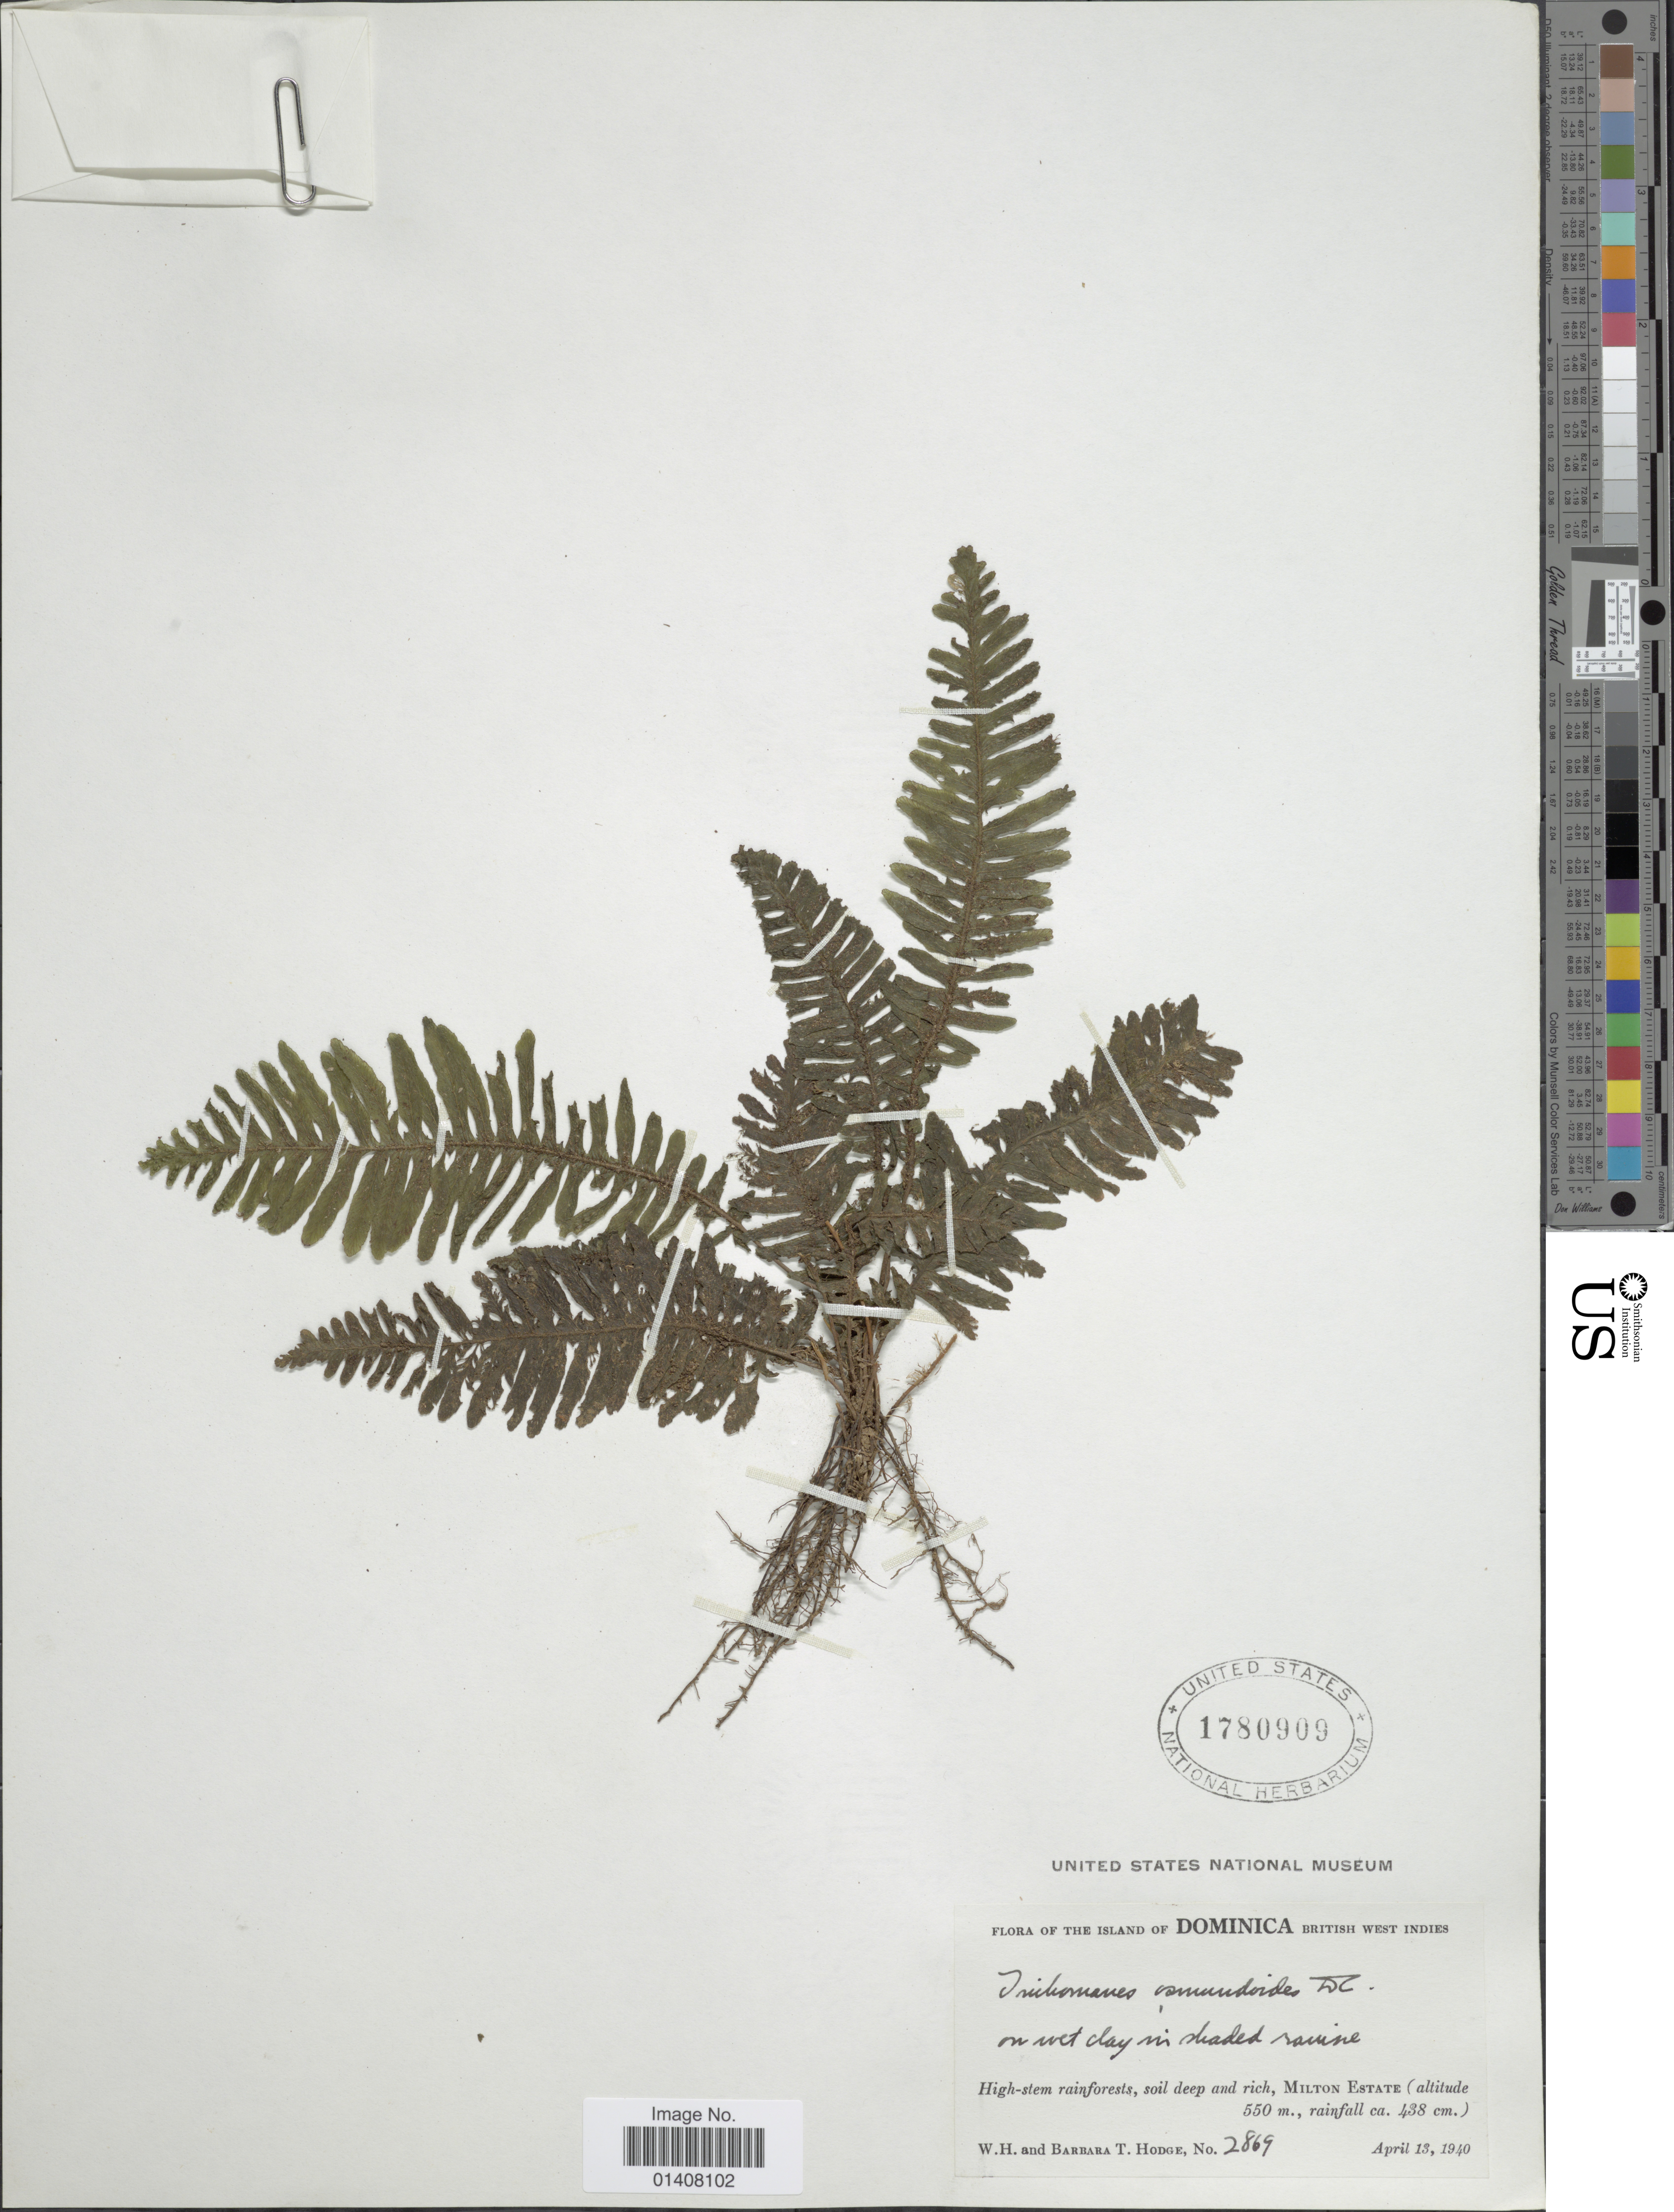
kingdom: Plantae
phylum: Tracheophyta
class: Polypodiopsida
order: Hymenophyllales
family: Hymenophyllaceae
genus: Trichomanes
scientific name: Trichomanes osmundoides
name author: DC. ex Poir.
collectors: W. Hodge & B. Hodge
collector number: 2869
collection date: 1940-04-13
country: Dominica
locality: Island of Dominica British West Indies, high-stem rainforests, soil deep and rich, Milton Estate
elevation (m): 550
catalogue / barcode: US 1780909